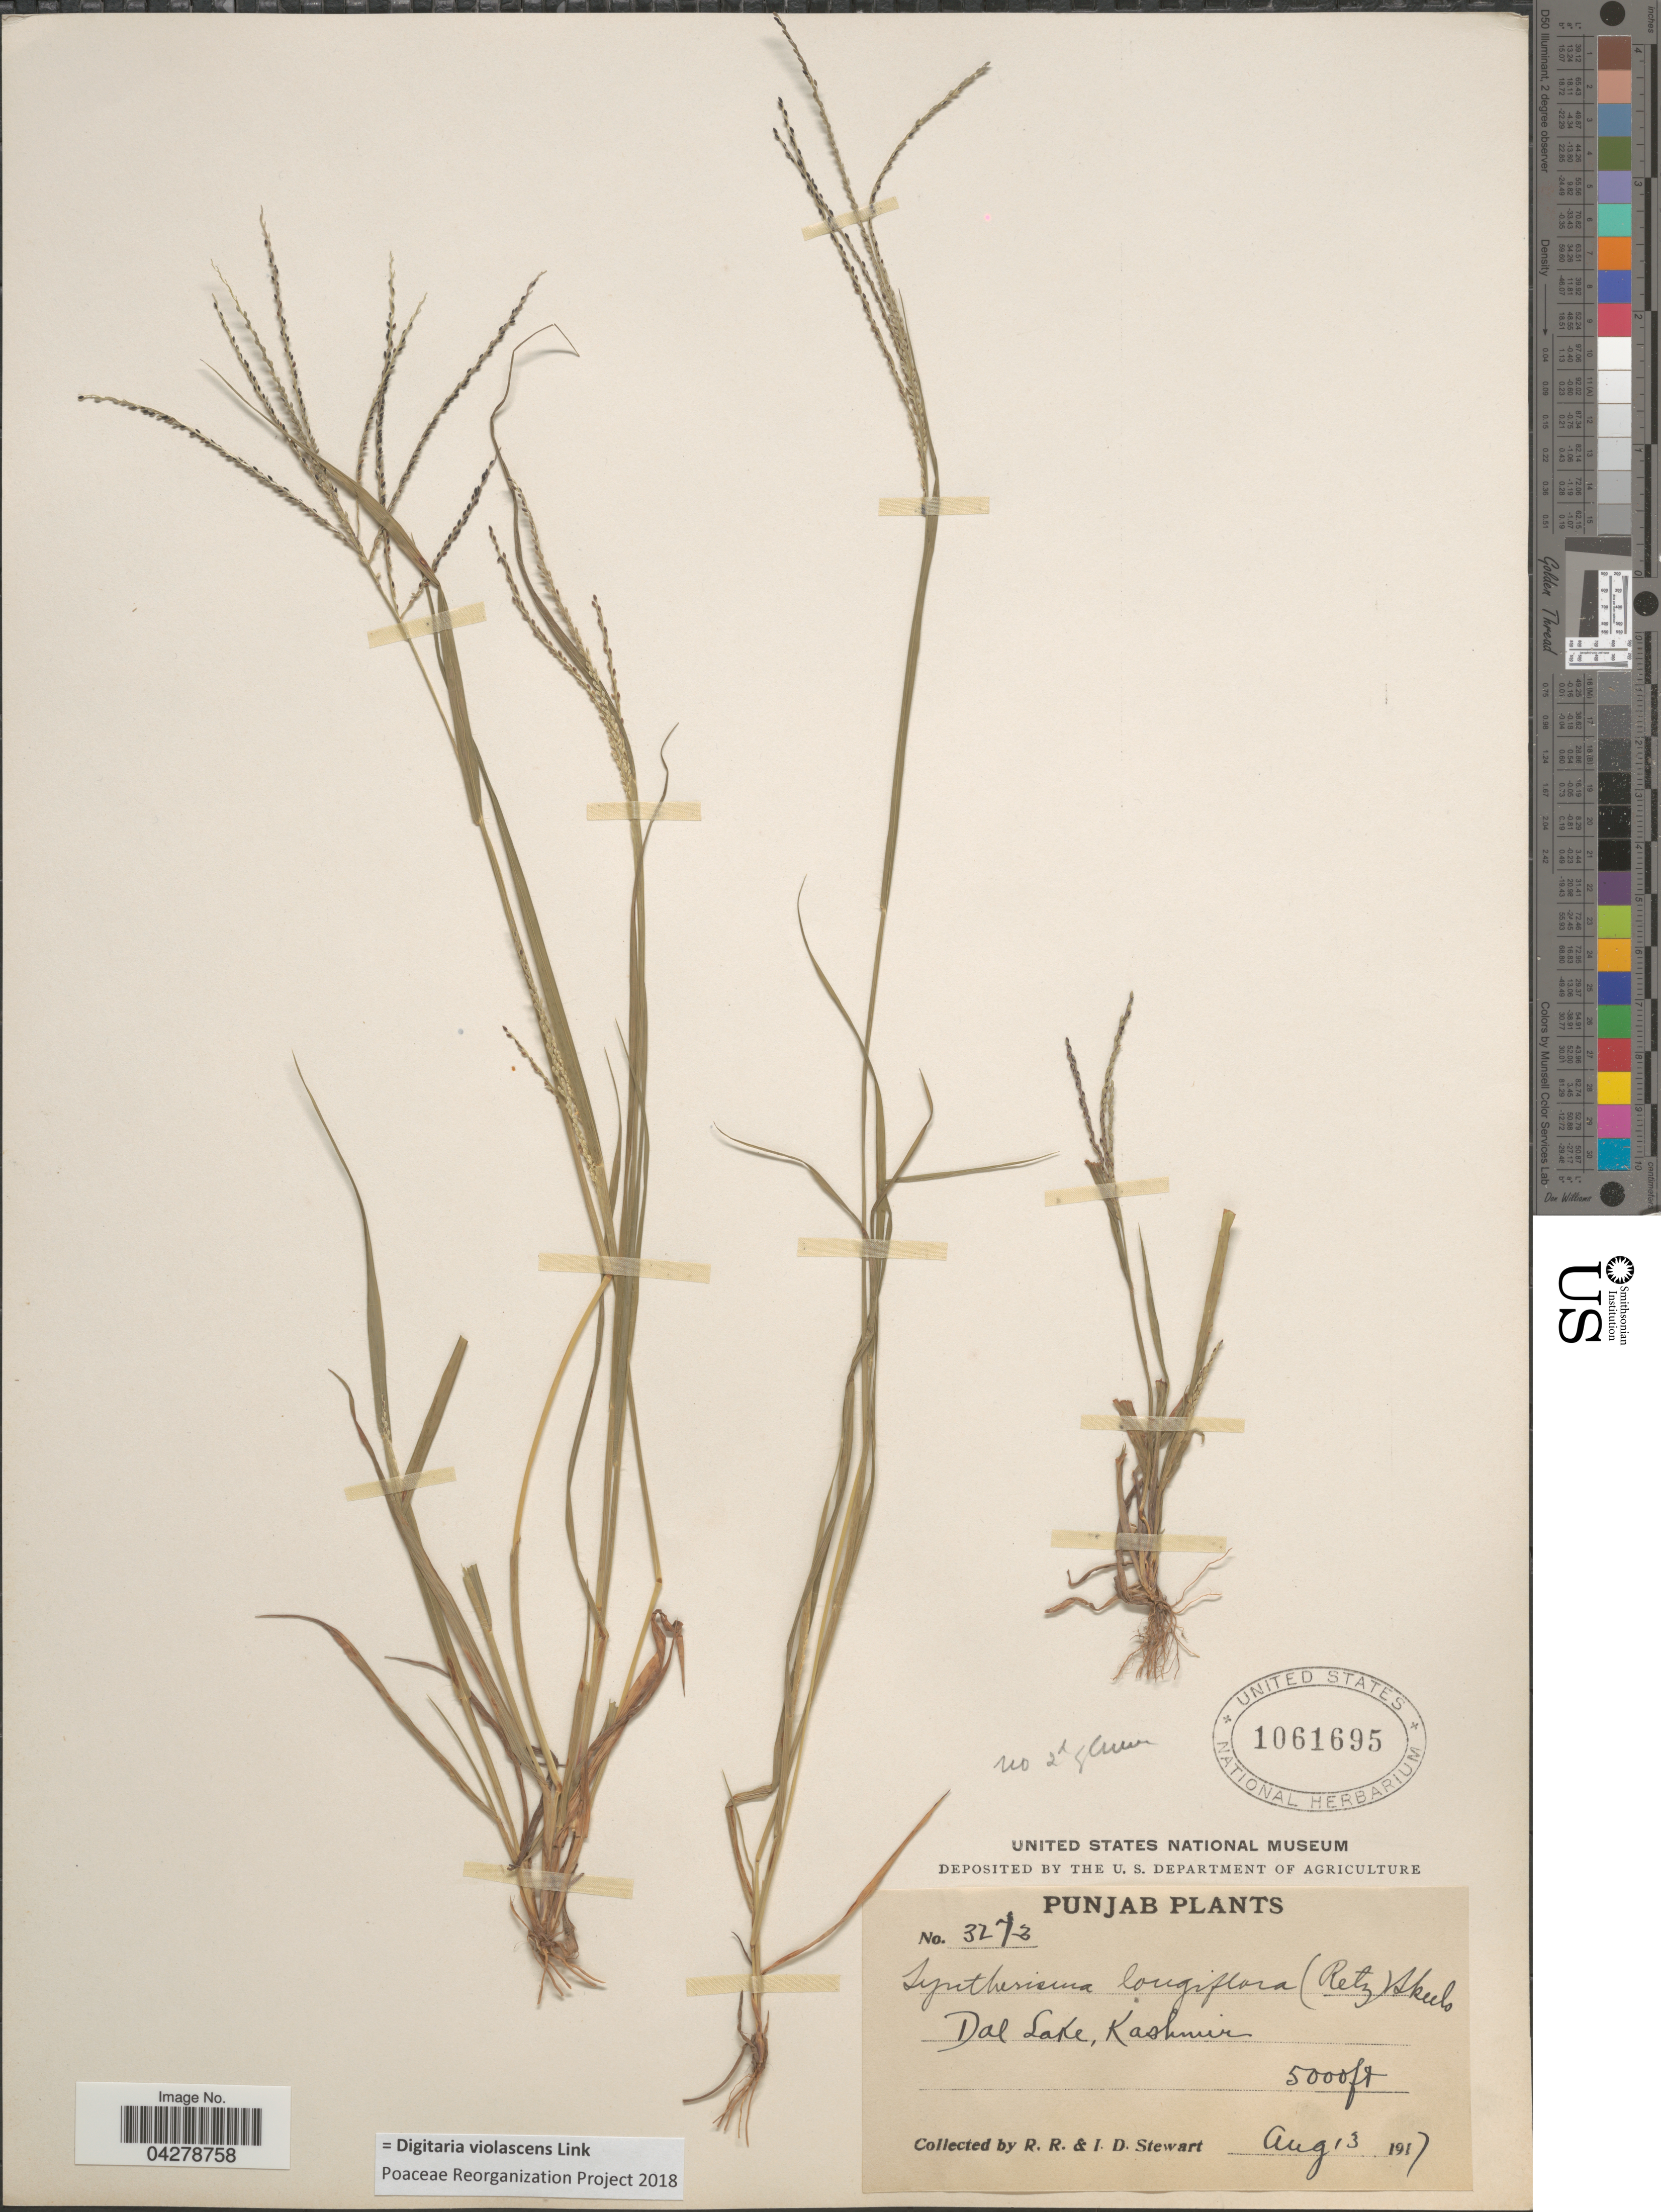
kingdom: Plantae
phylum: Tracheophyta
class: Liliopsida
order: Poales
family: Poaceae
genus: Digitaria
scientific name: Digitaria violascens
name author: Link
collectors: R. Stewart & I. Stewart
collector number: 3273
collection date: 1917-08-13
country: India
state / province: Jammu and Kashmir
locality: Punjab. Dal Lake, Kashmir.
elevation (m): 1524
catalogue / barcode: US 1061695